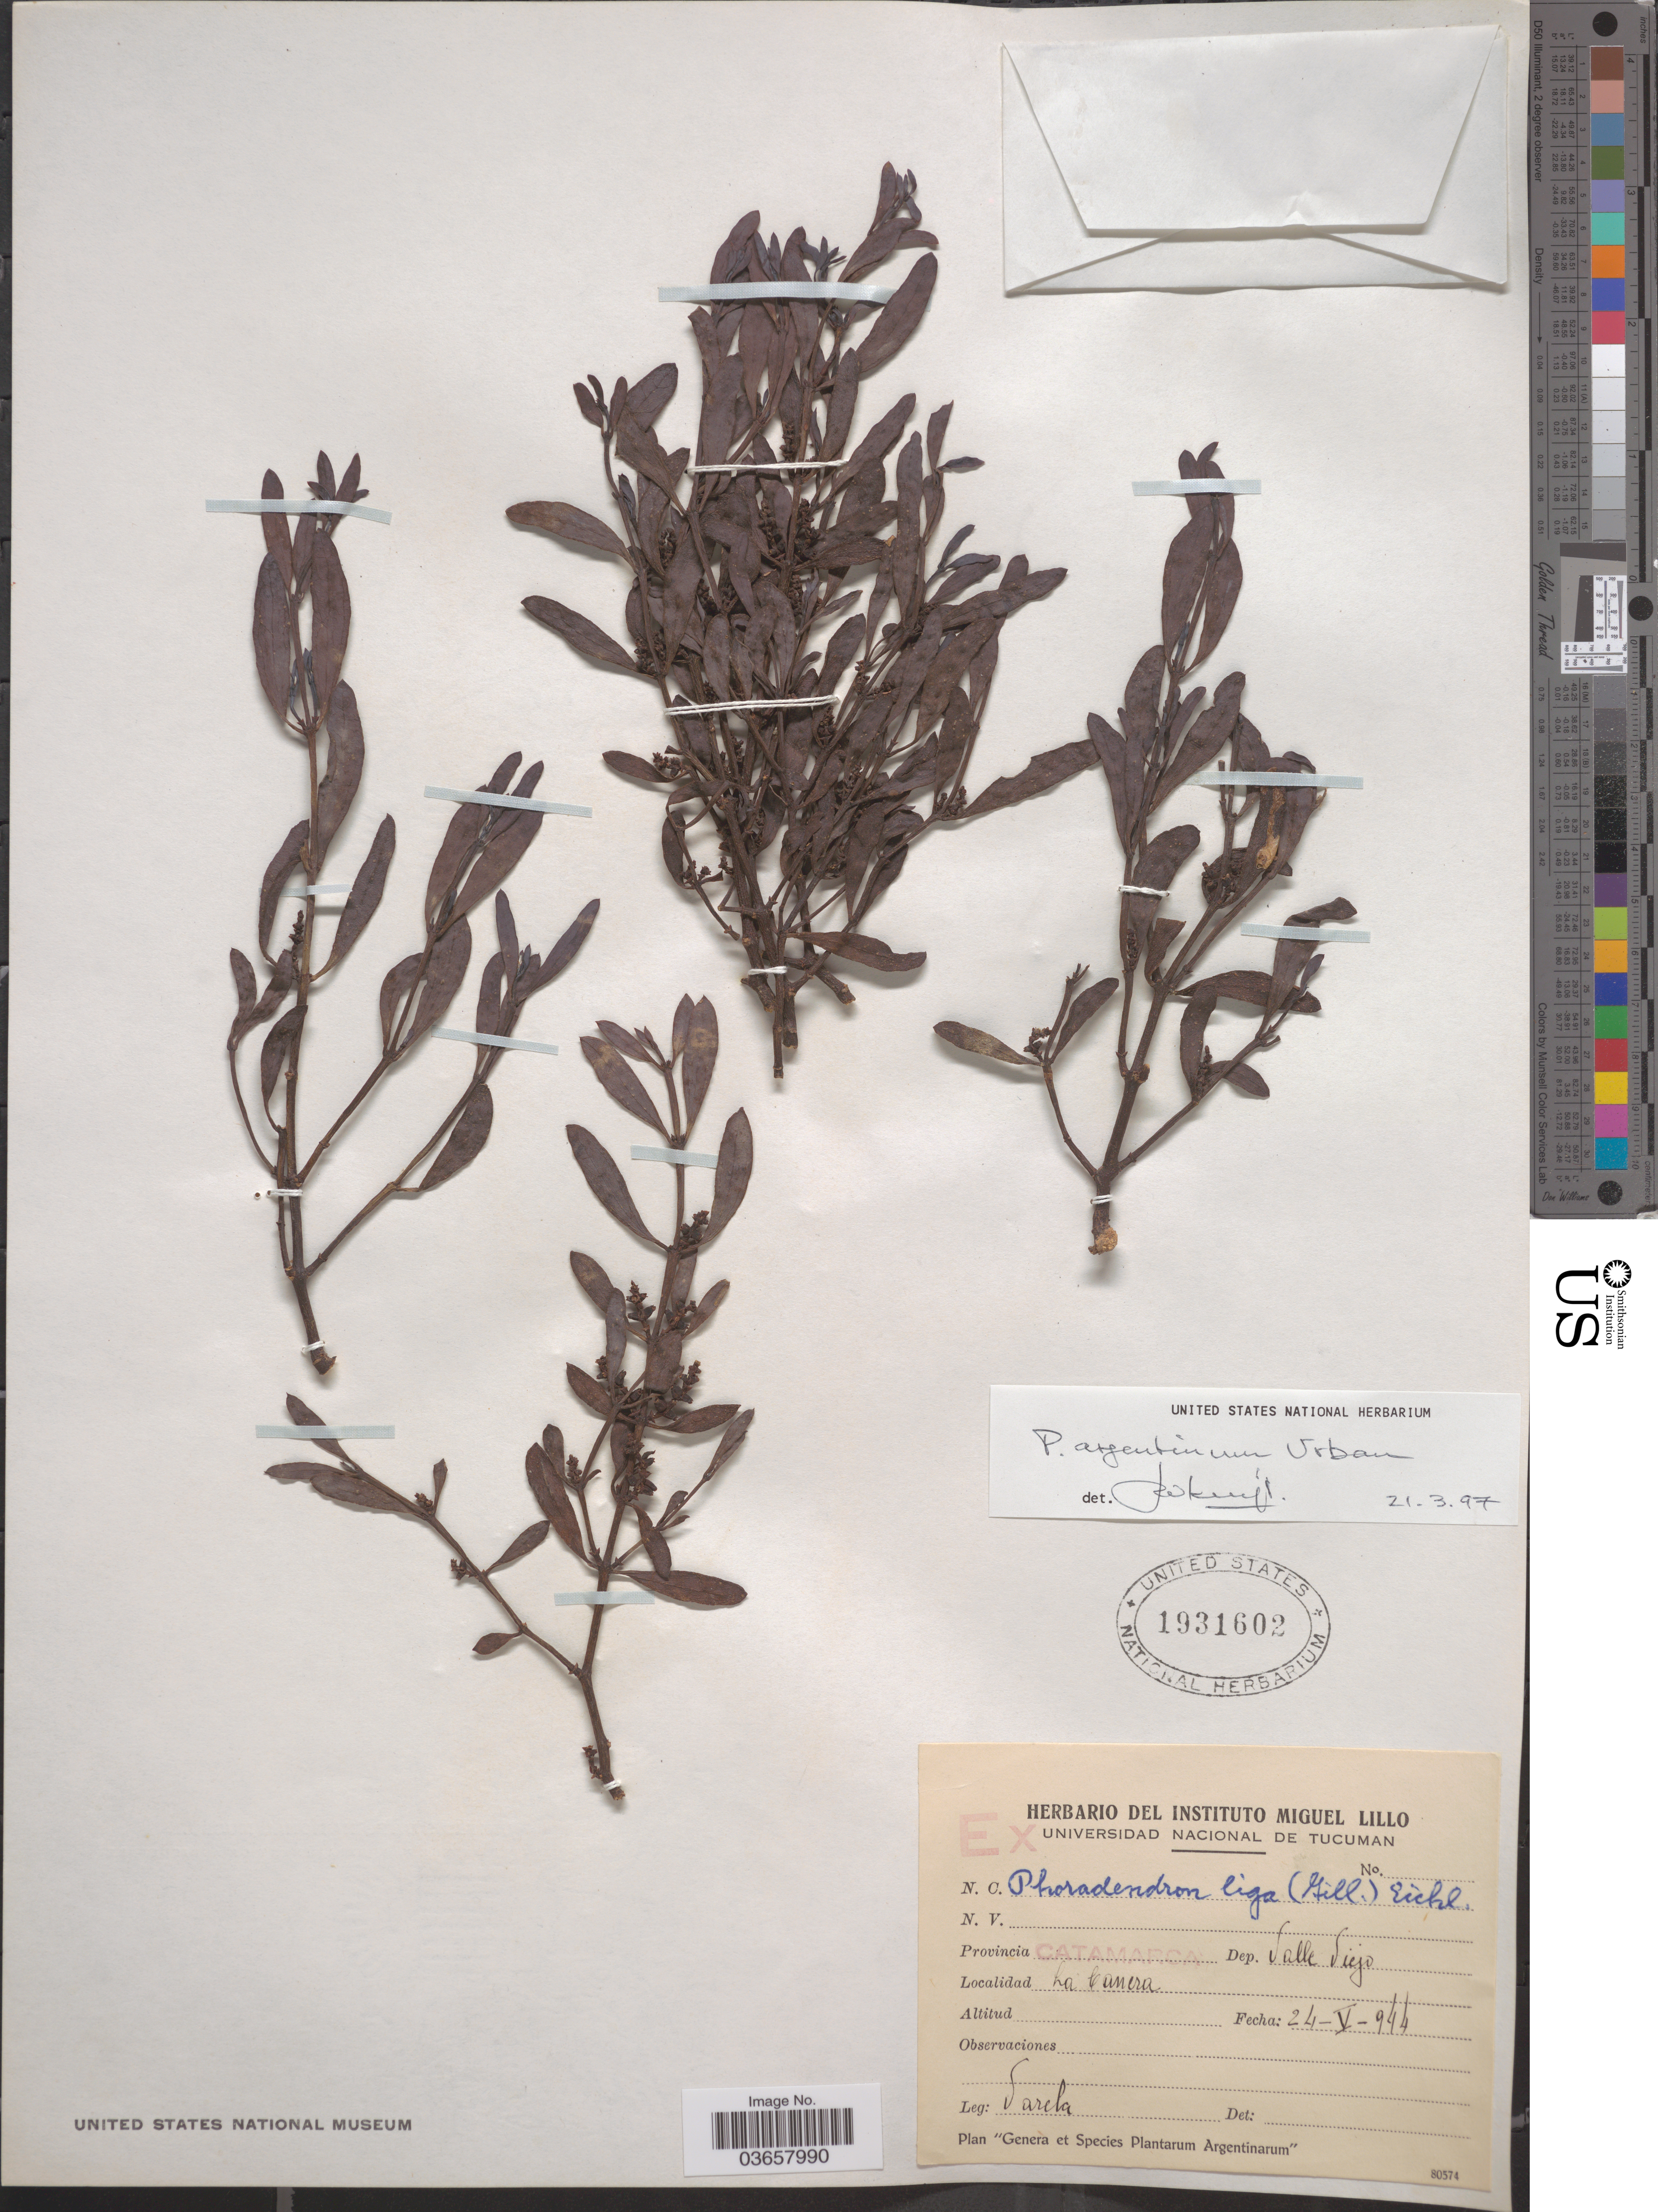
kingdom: Plantae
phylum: Tracheophyta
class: Magnoliopsida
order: Santalales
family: Viscaceae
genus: Phoradendron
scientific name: Phoradendron argentinum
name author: Urb.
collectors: -. Varela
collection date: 1944-05-24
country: Argentina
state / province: Catamarca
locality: Dep. Valle Viejo. La Cunera.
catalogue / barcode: US 1931602